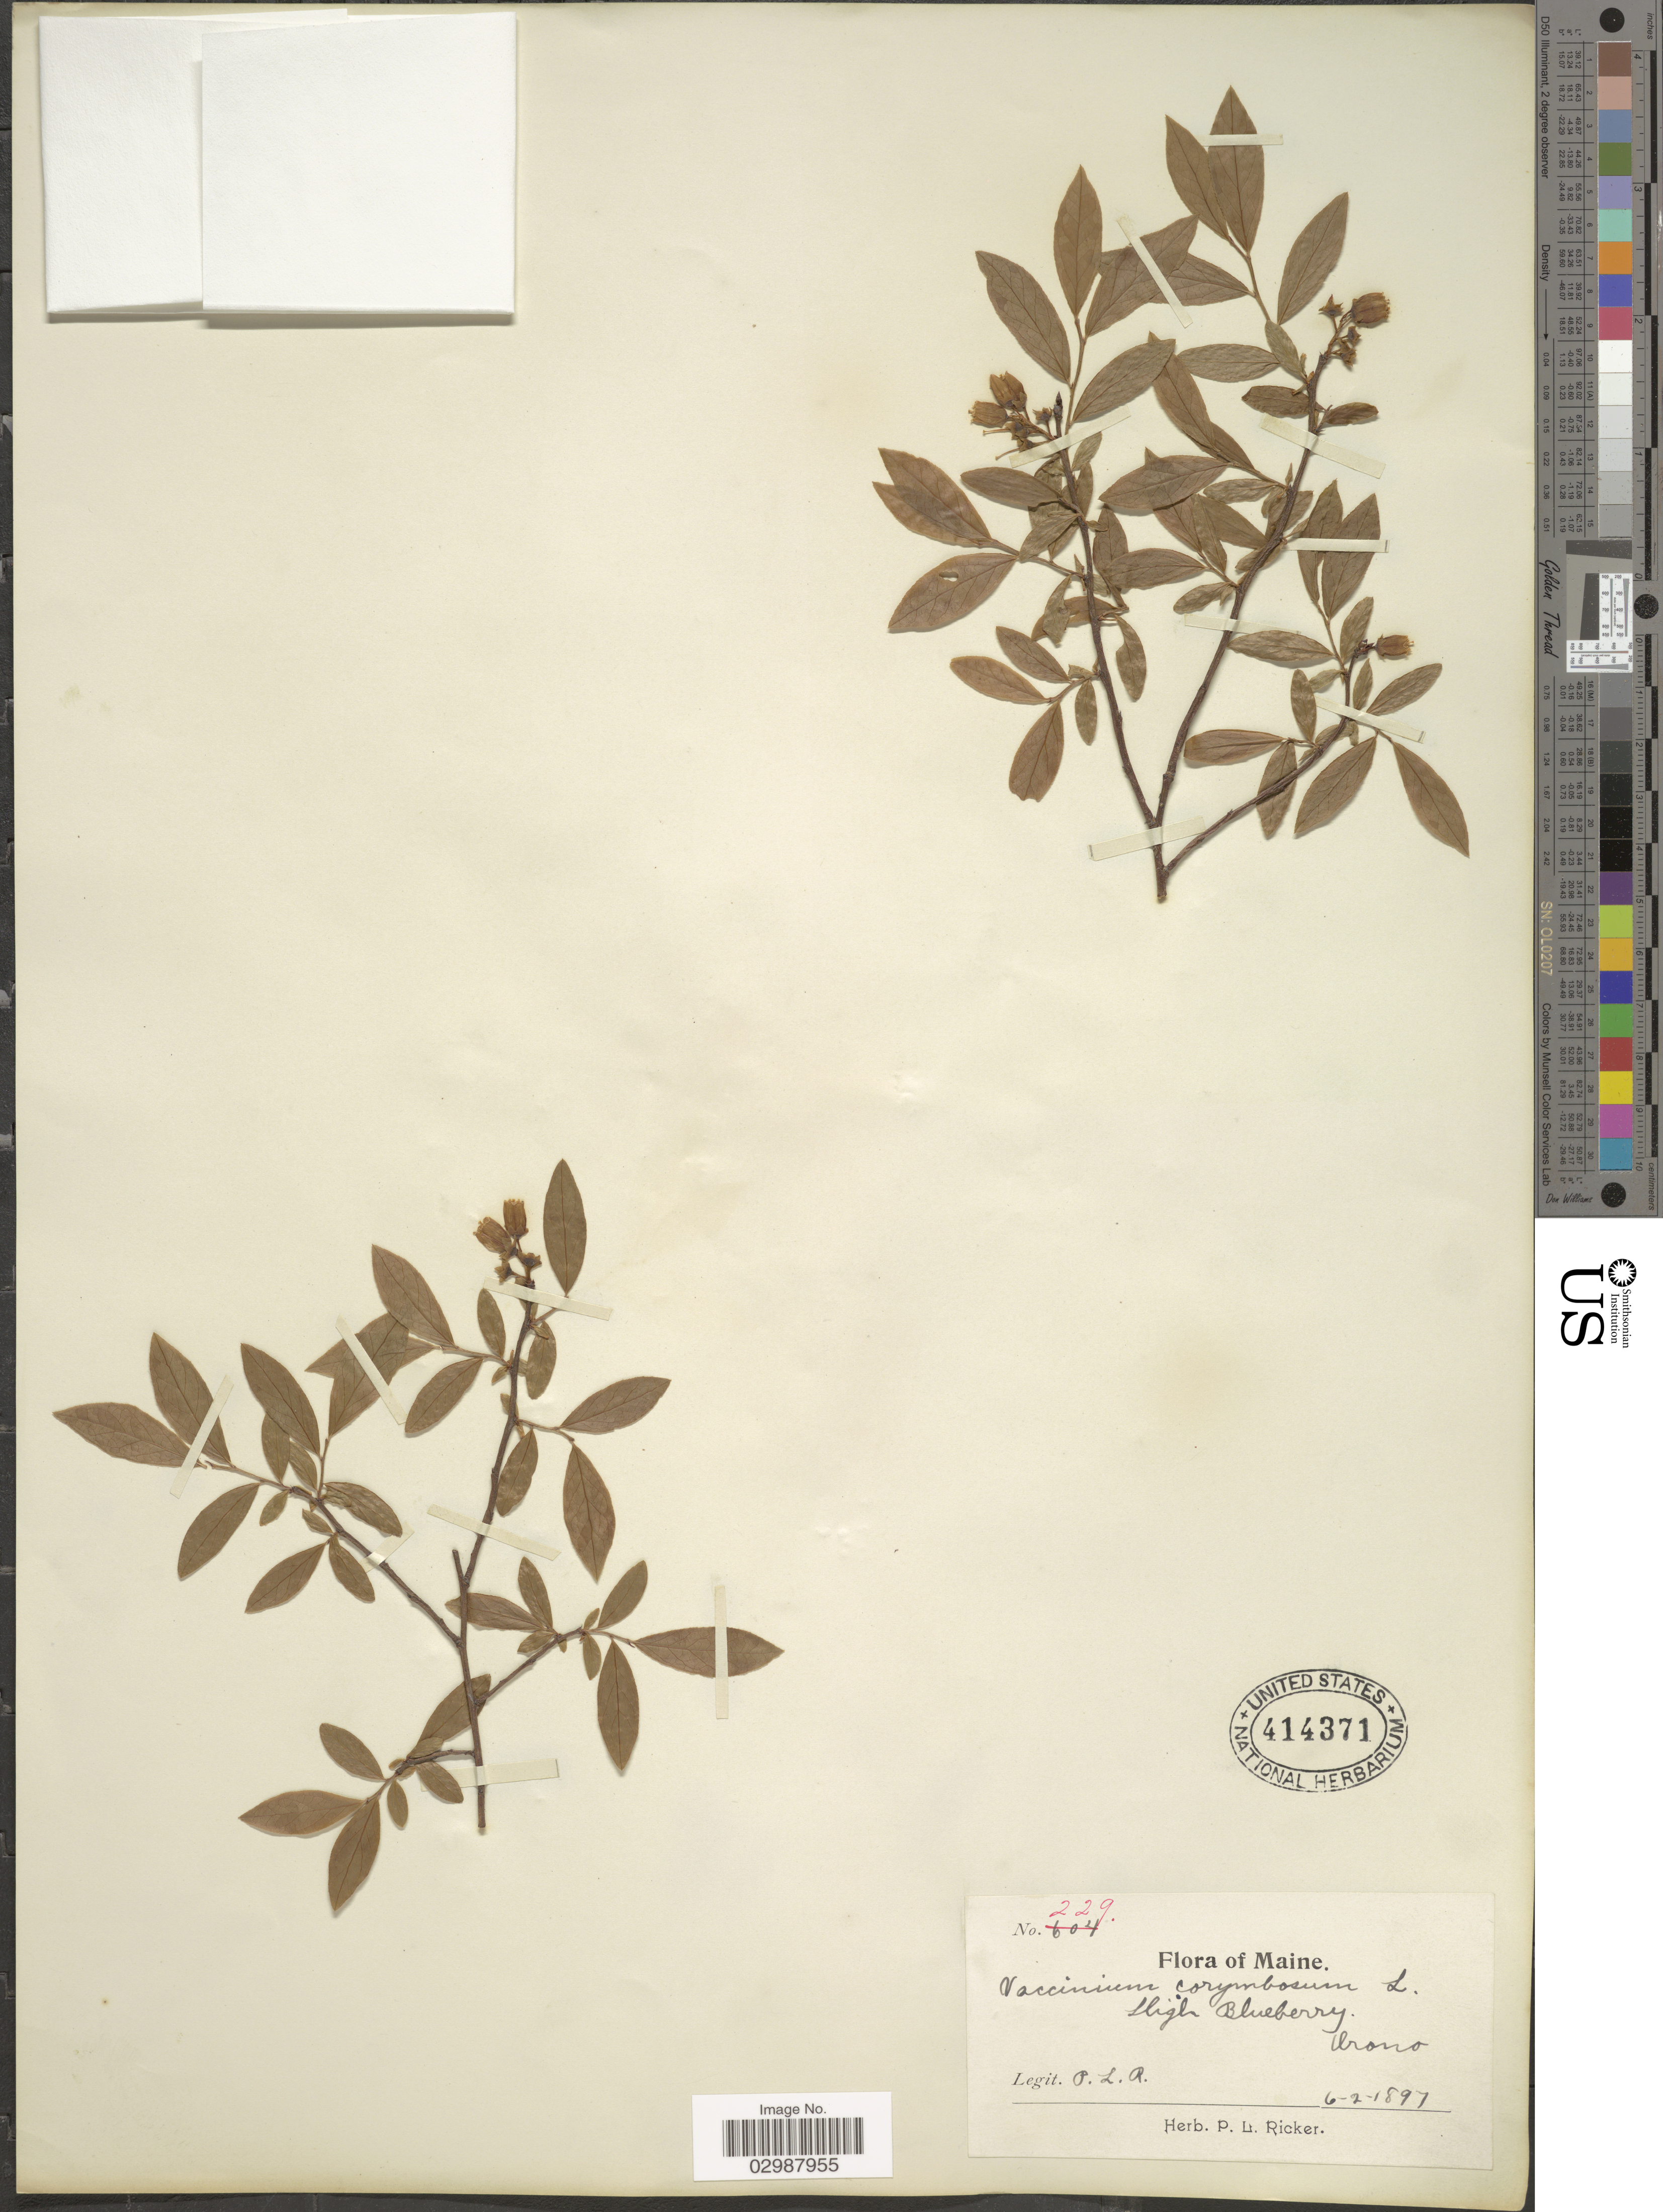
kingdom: Plantae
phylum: Tracheophyta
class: Magnoliopsida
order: Ericales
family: Ericaceae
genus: Vaccinium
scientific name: Vaccinium corymbosum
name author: L.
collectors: P. Ricker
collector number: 229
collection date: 1897-06-02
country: United States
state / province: Maine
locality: High Blueberry, Orono.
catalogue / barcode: US 414371